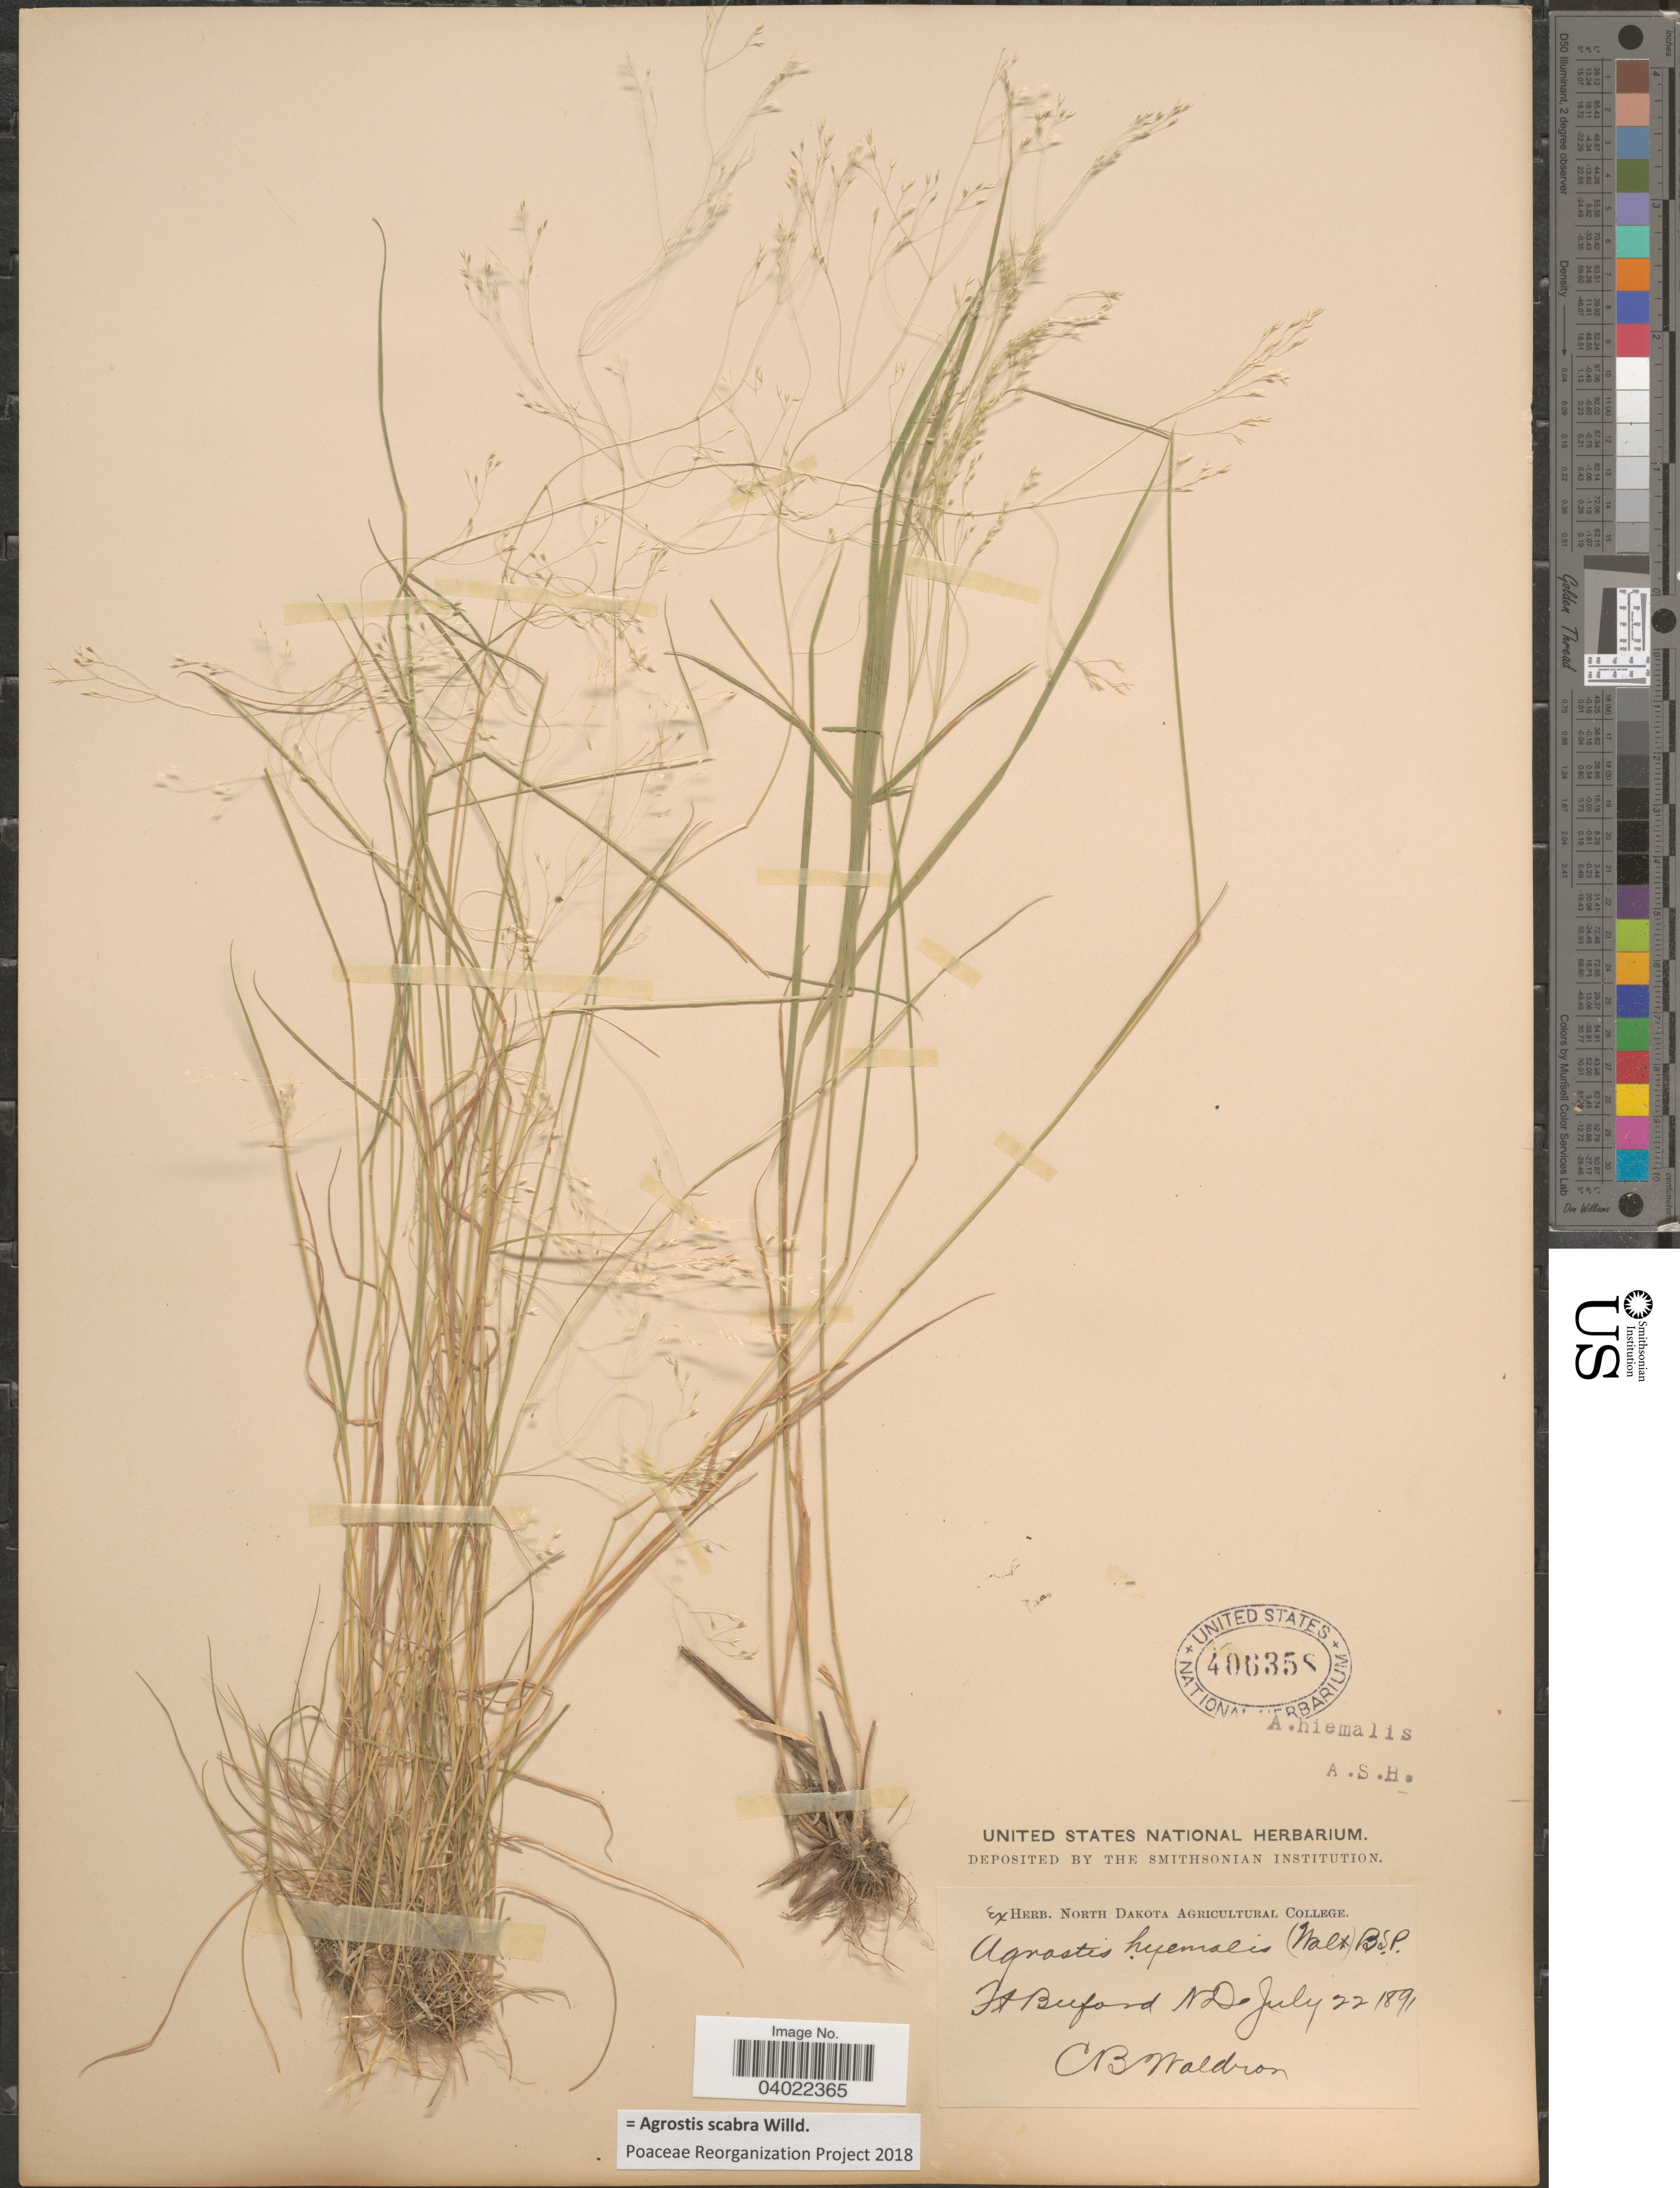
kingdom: Plantae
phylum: Tracheophyta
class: Liliopsida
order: Poales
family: Poaceae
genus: Agrostis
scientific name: Agrostis scabra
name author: Willd.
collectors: C. Waldron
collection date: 1891-07-22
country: United States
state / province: North Dakota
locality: Ft. Beeford.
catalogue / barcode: US 406358